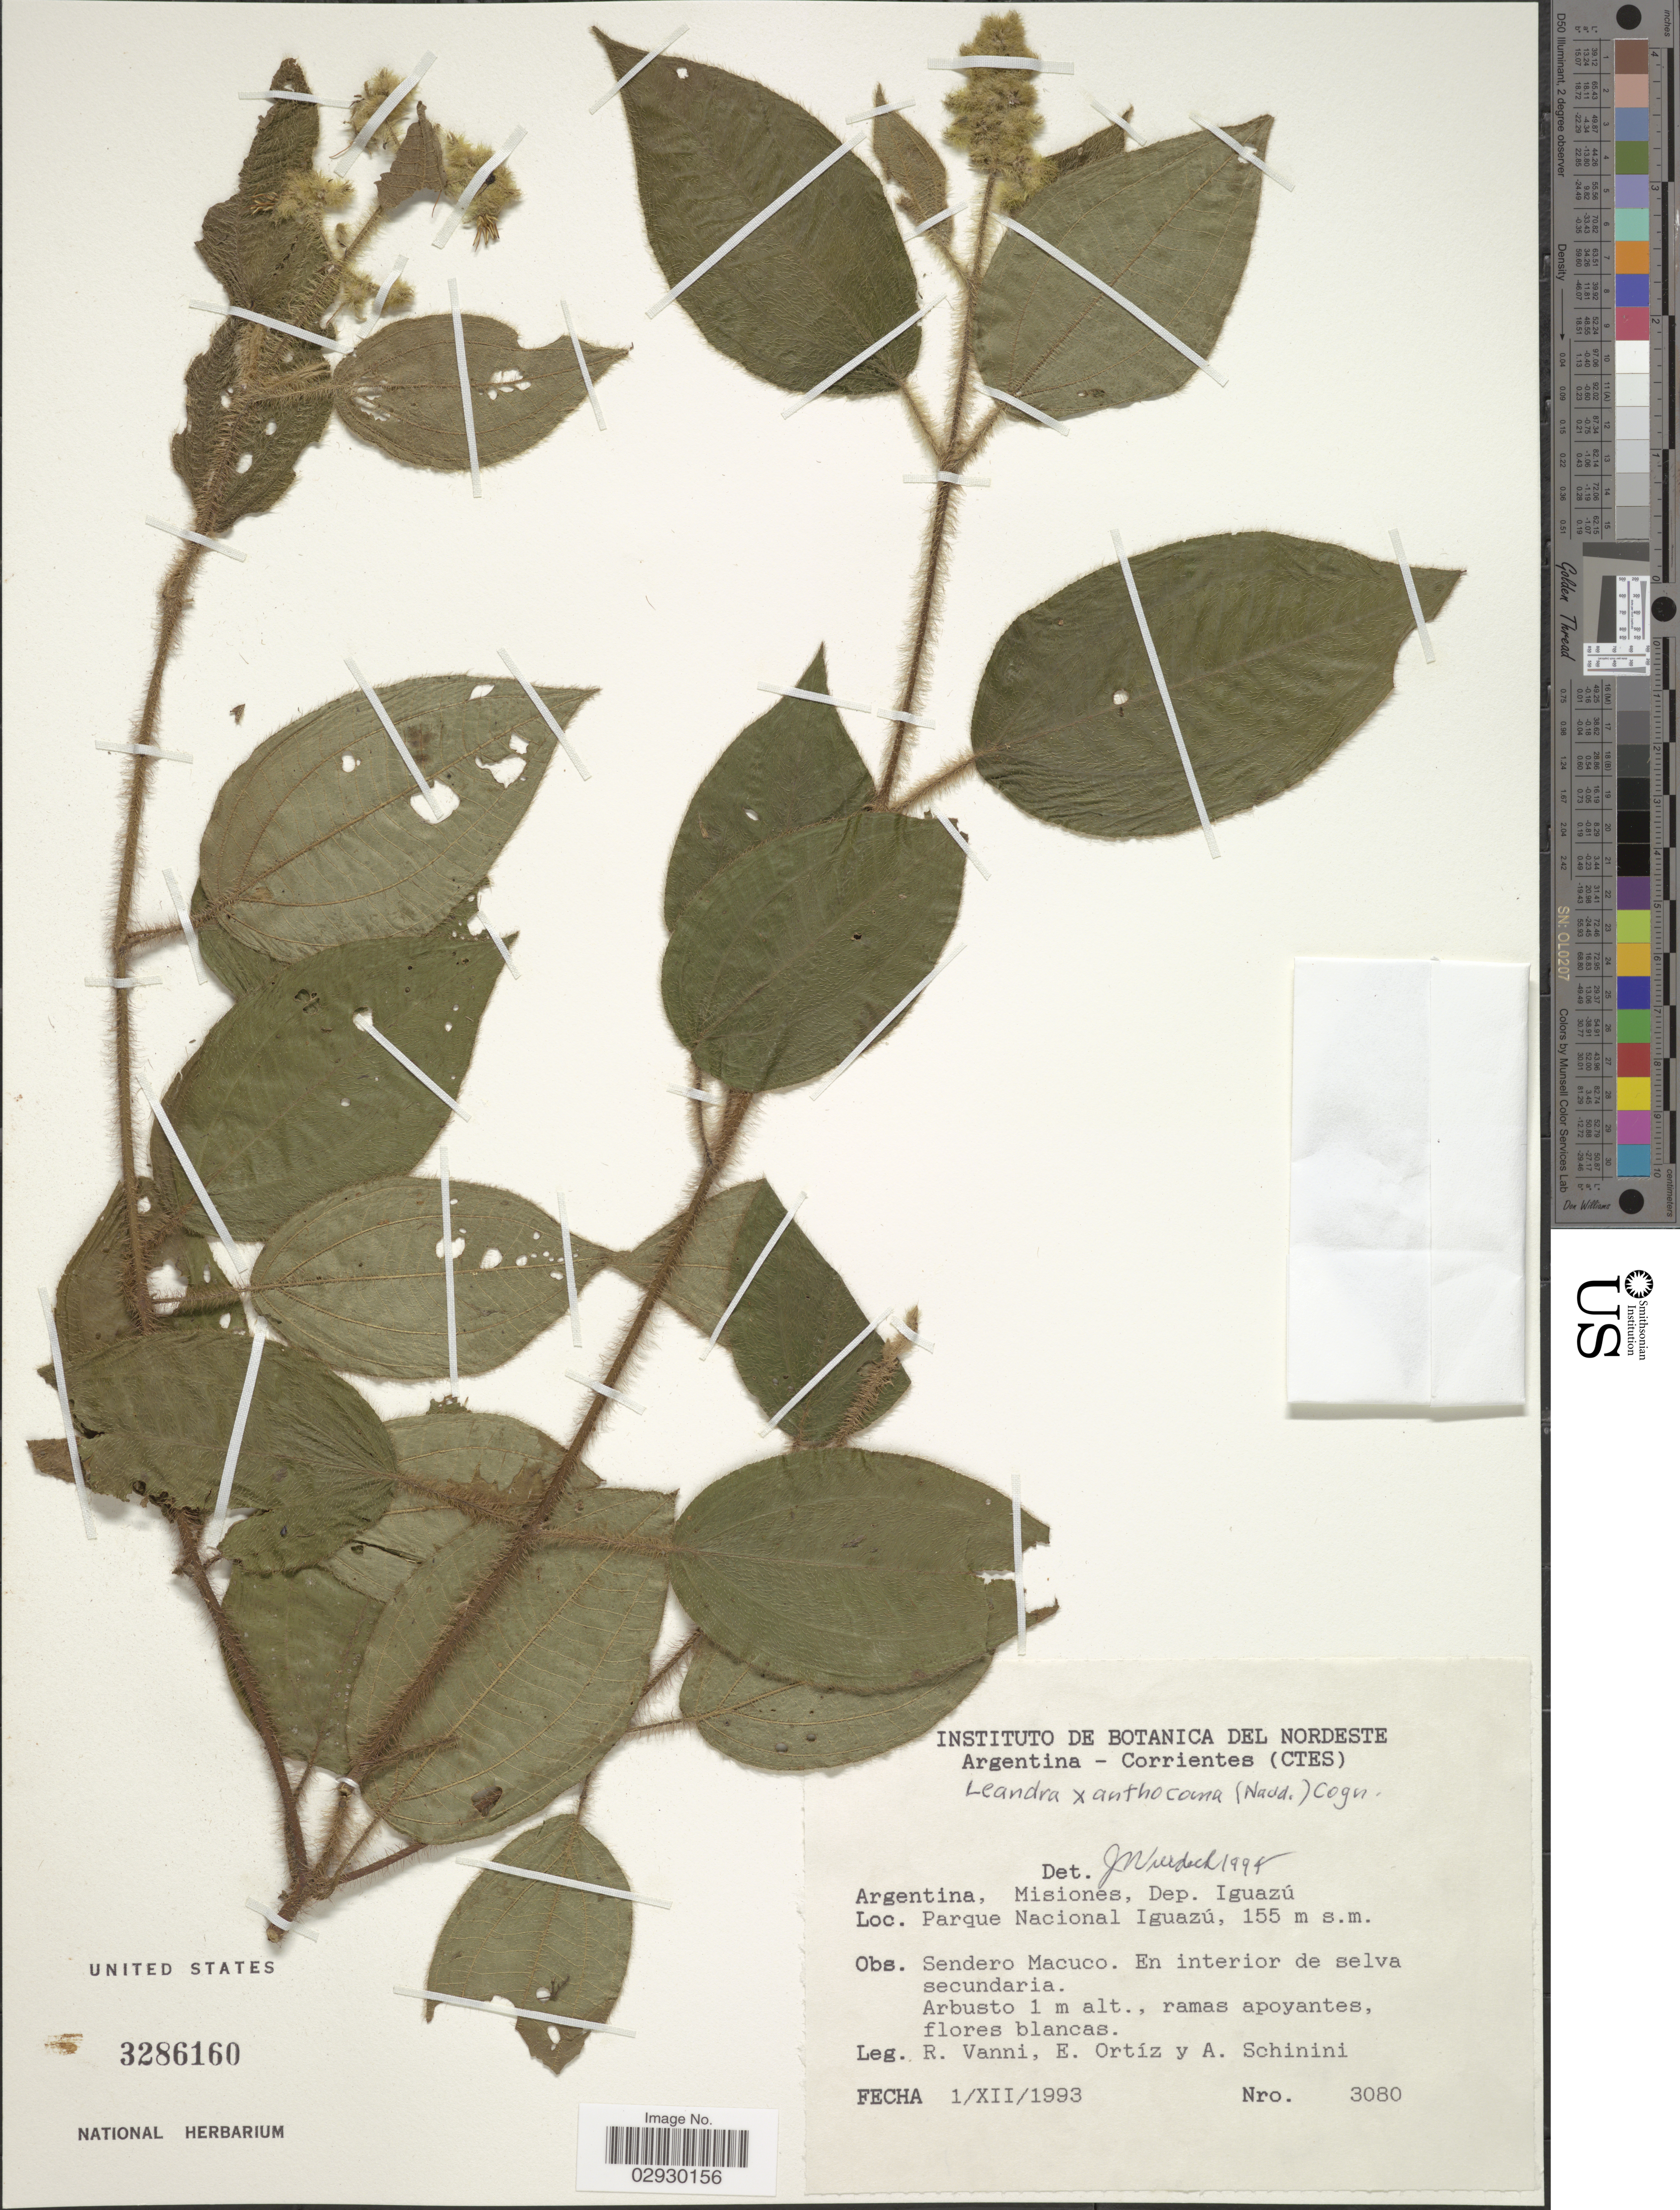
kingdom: Plantae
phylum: Tracheophyta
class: Magnoliopsida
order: Myrtales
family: Melastomataceae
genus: Leandra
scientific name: Leandra xanthocoma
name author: (Naudin) Cogn.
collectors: R. Vanni, E. Ortíz & A. Schinini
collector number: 3080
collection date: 1993-12-01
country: Argentina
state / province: Misiones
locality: Dep. Iguazú. Parque Nacional Iguazú.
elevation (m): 155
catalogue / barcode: US 3286160